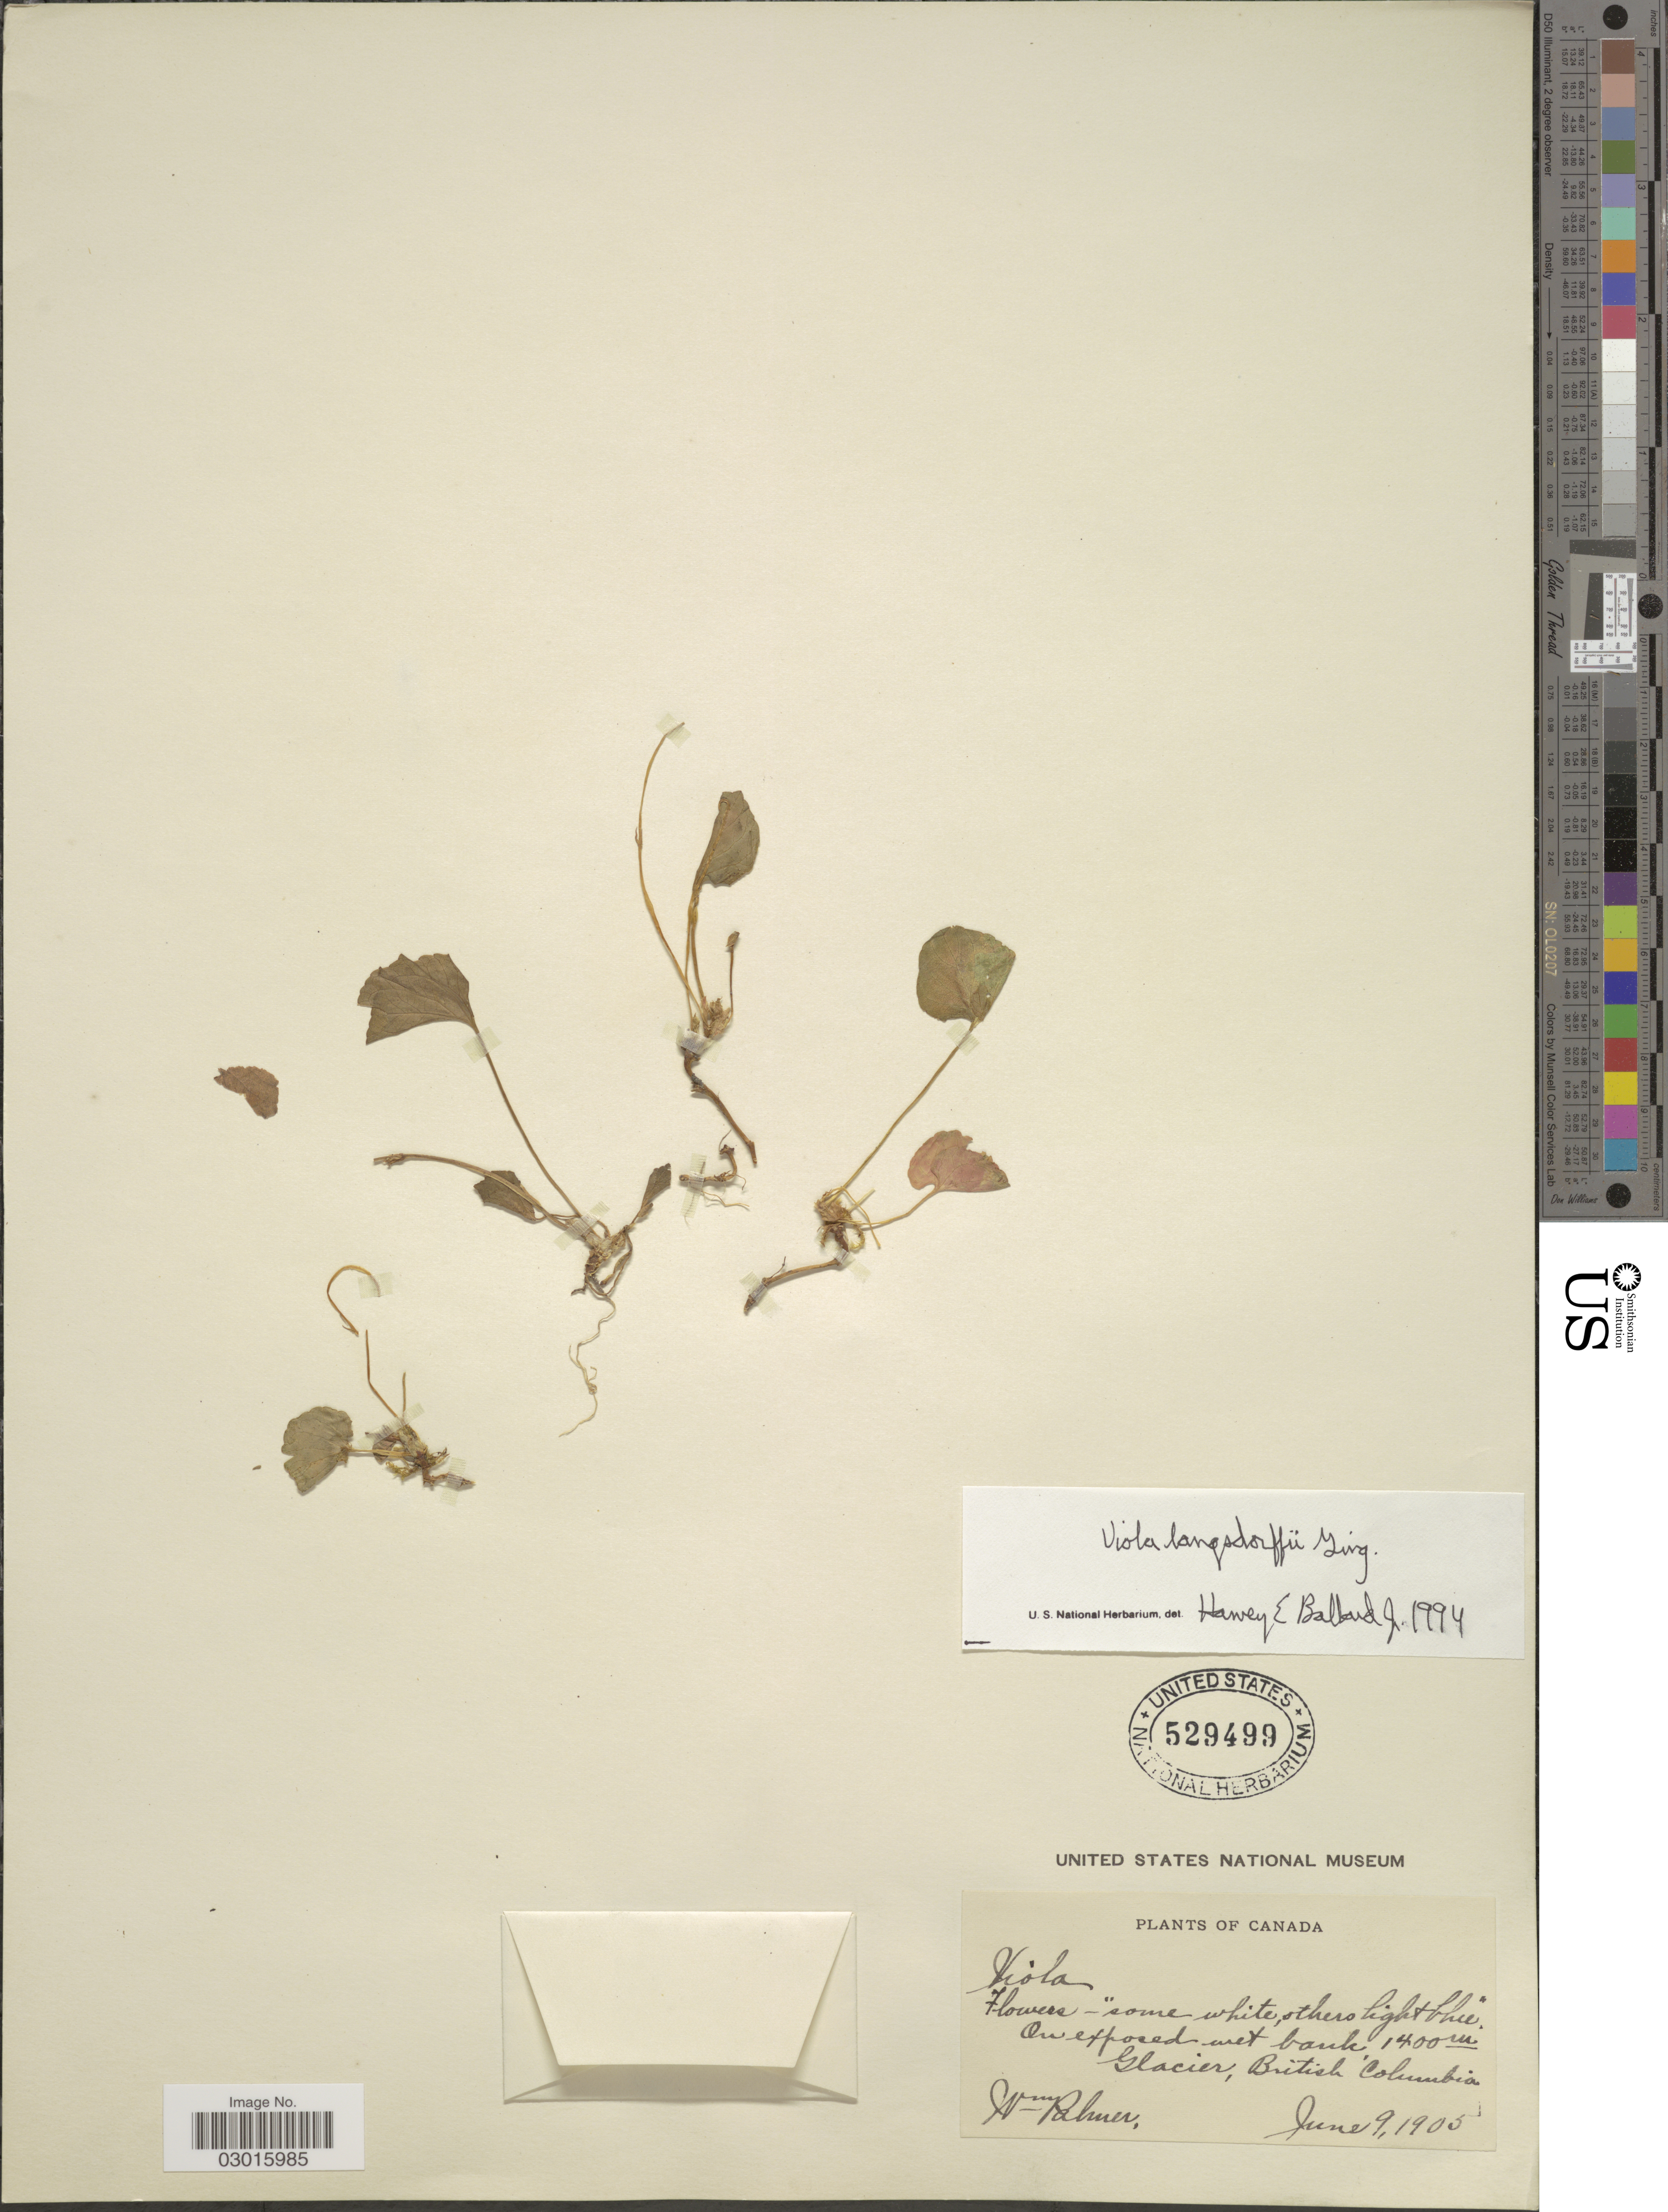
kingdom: Plantae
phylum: Tracheophyta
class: Magnoliopsida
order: Malpighiales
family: Violaceae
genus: Viola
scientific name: Viola langsdorffii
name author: Fisch. ex Ging.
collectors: W. Palmer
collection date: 1905-06-09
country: Canada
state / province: British Columbia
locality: On exposed wet bank, Glacier.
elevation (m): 1400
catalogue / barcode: US 529499